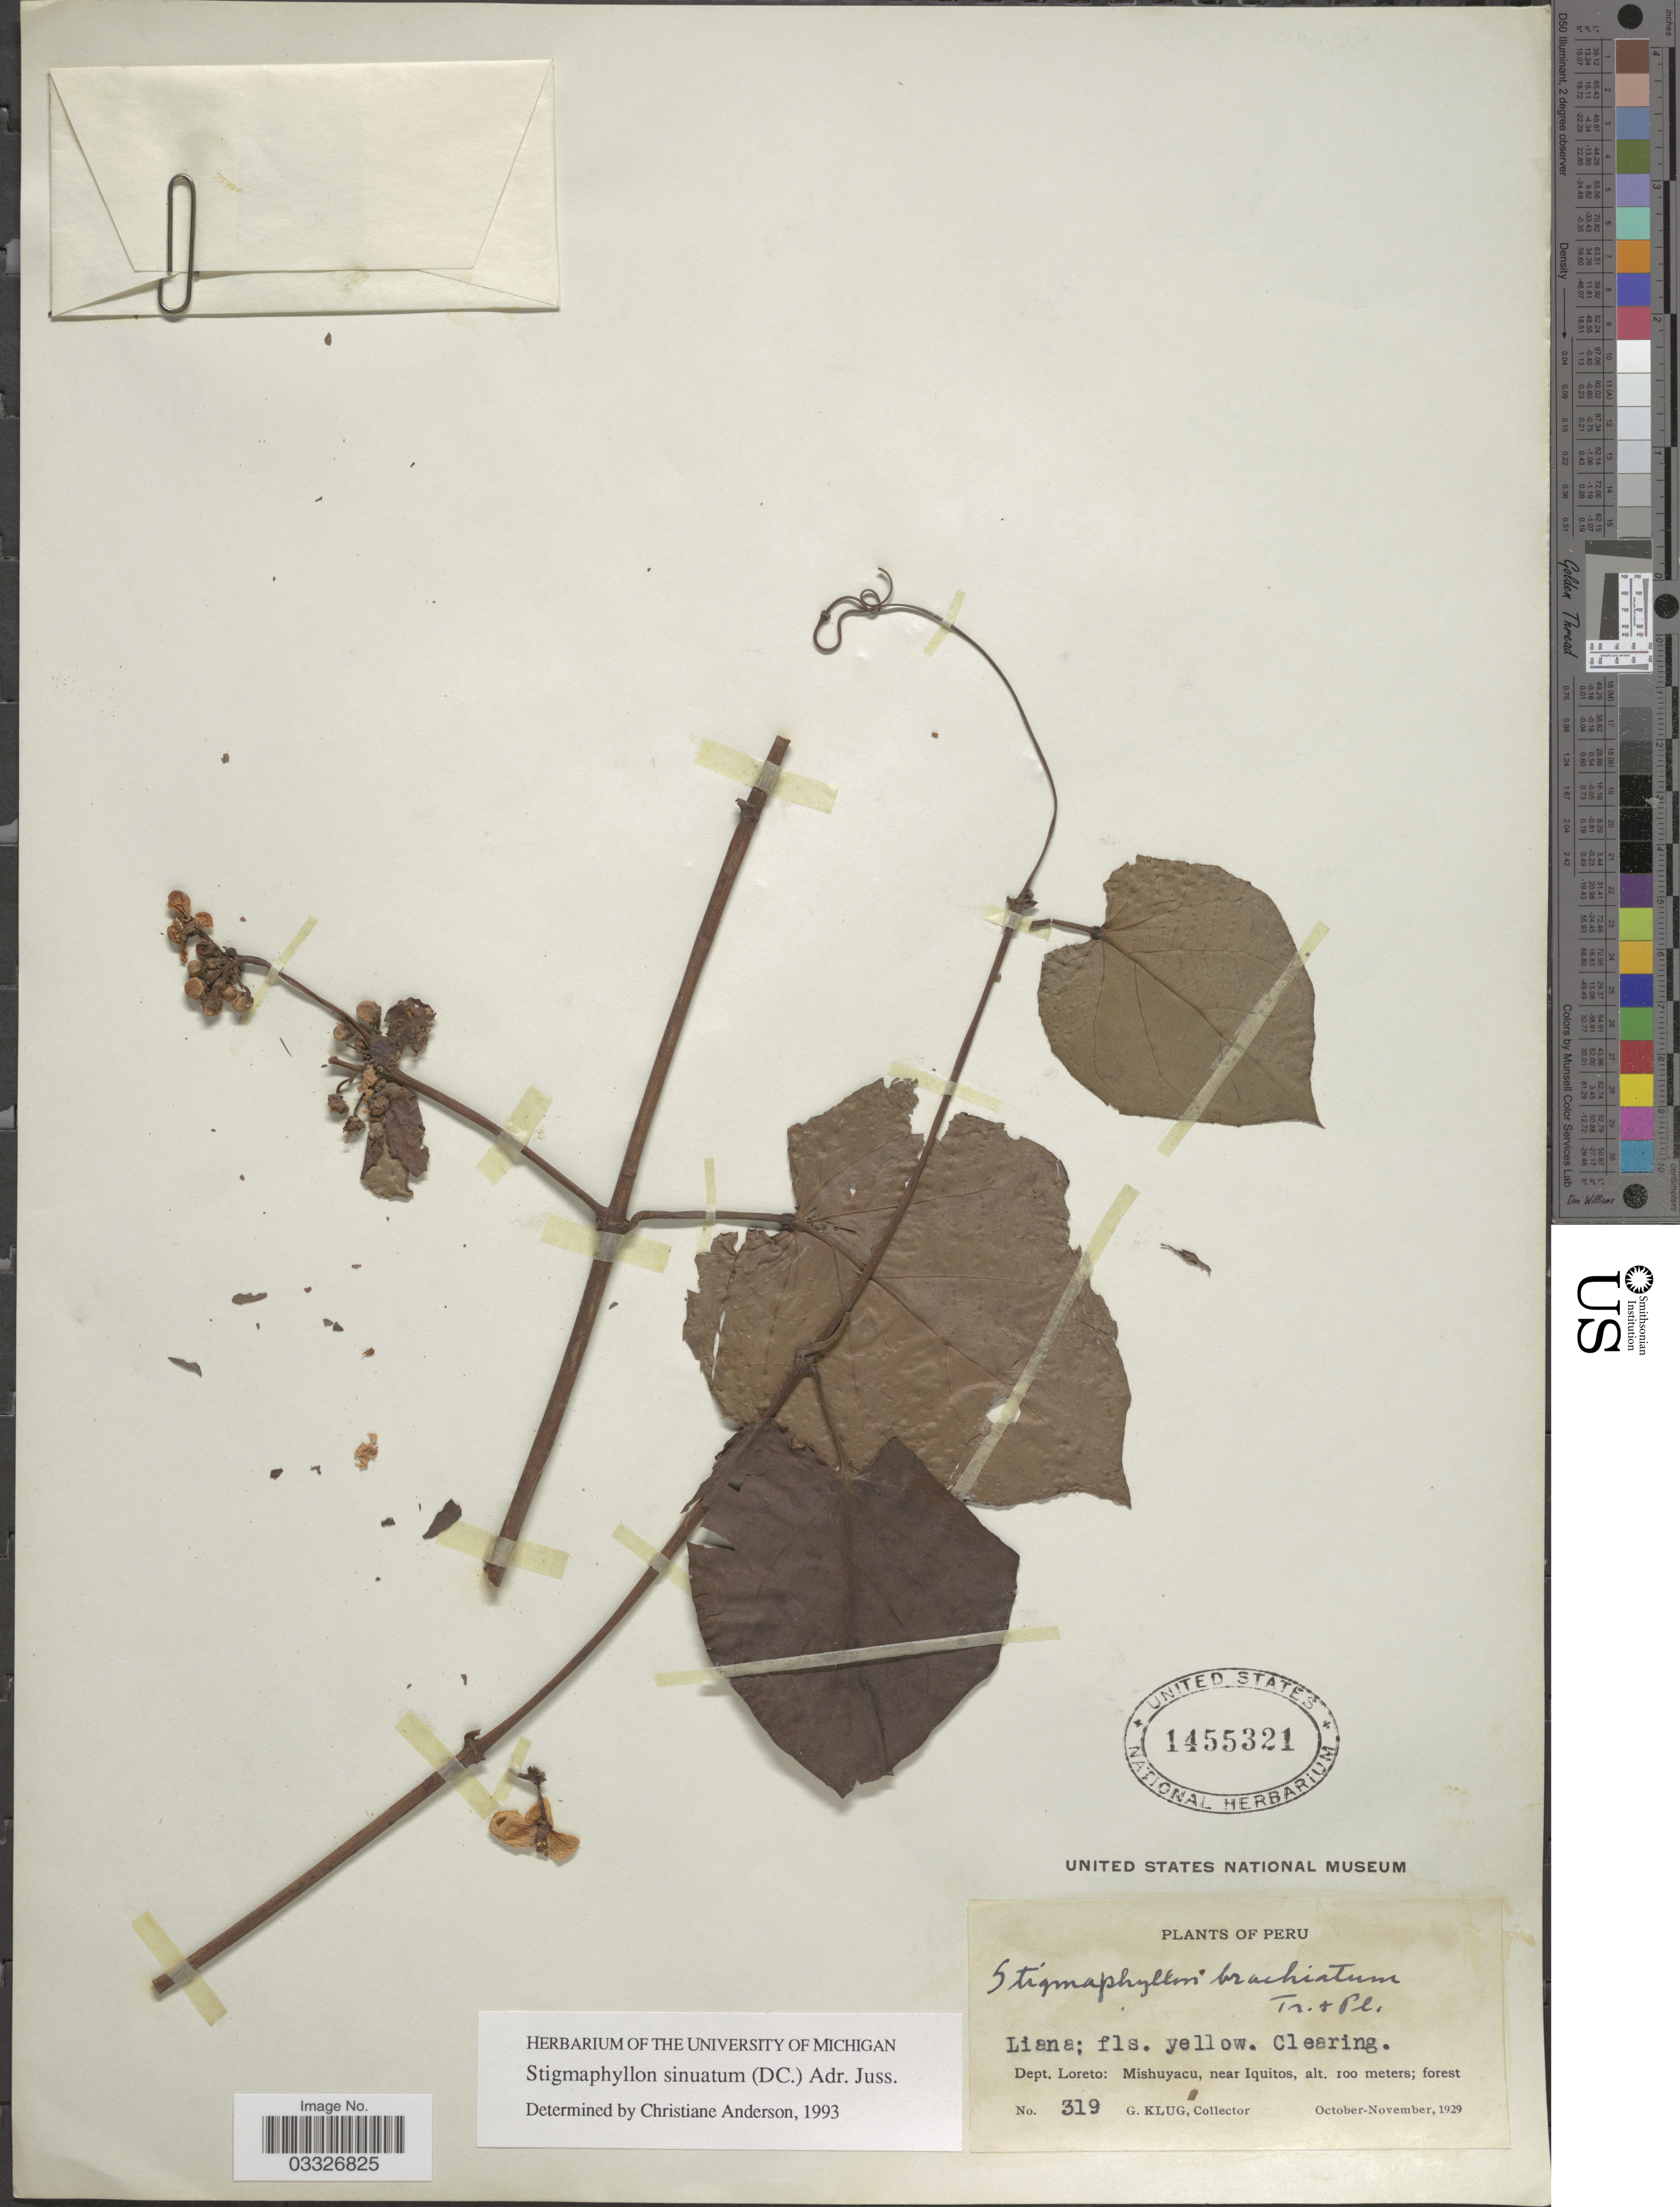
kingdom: Plantae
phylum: Tracheophyta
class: Magnoliopsida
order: Malpighiales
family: Malpighiaceae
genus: Stigmaphyllon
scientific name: Stigmaphyllon sinuatum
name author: (DC.) A. Juss.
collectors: G. Klug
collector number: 319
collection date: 1929-10/1929-11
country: Peru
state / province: Loreto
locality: Dept. Loreto: Mishuyacu, near Iquitos.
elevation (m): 100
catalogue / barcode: US 1455321